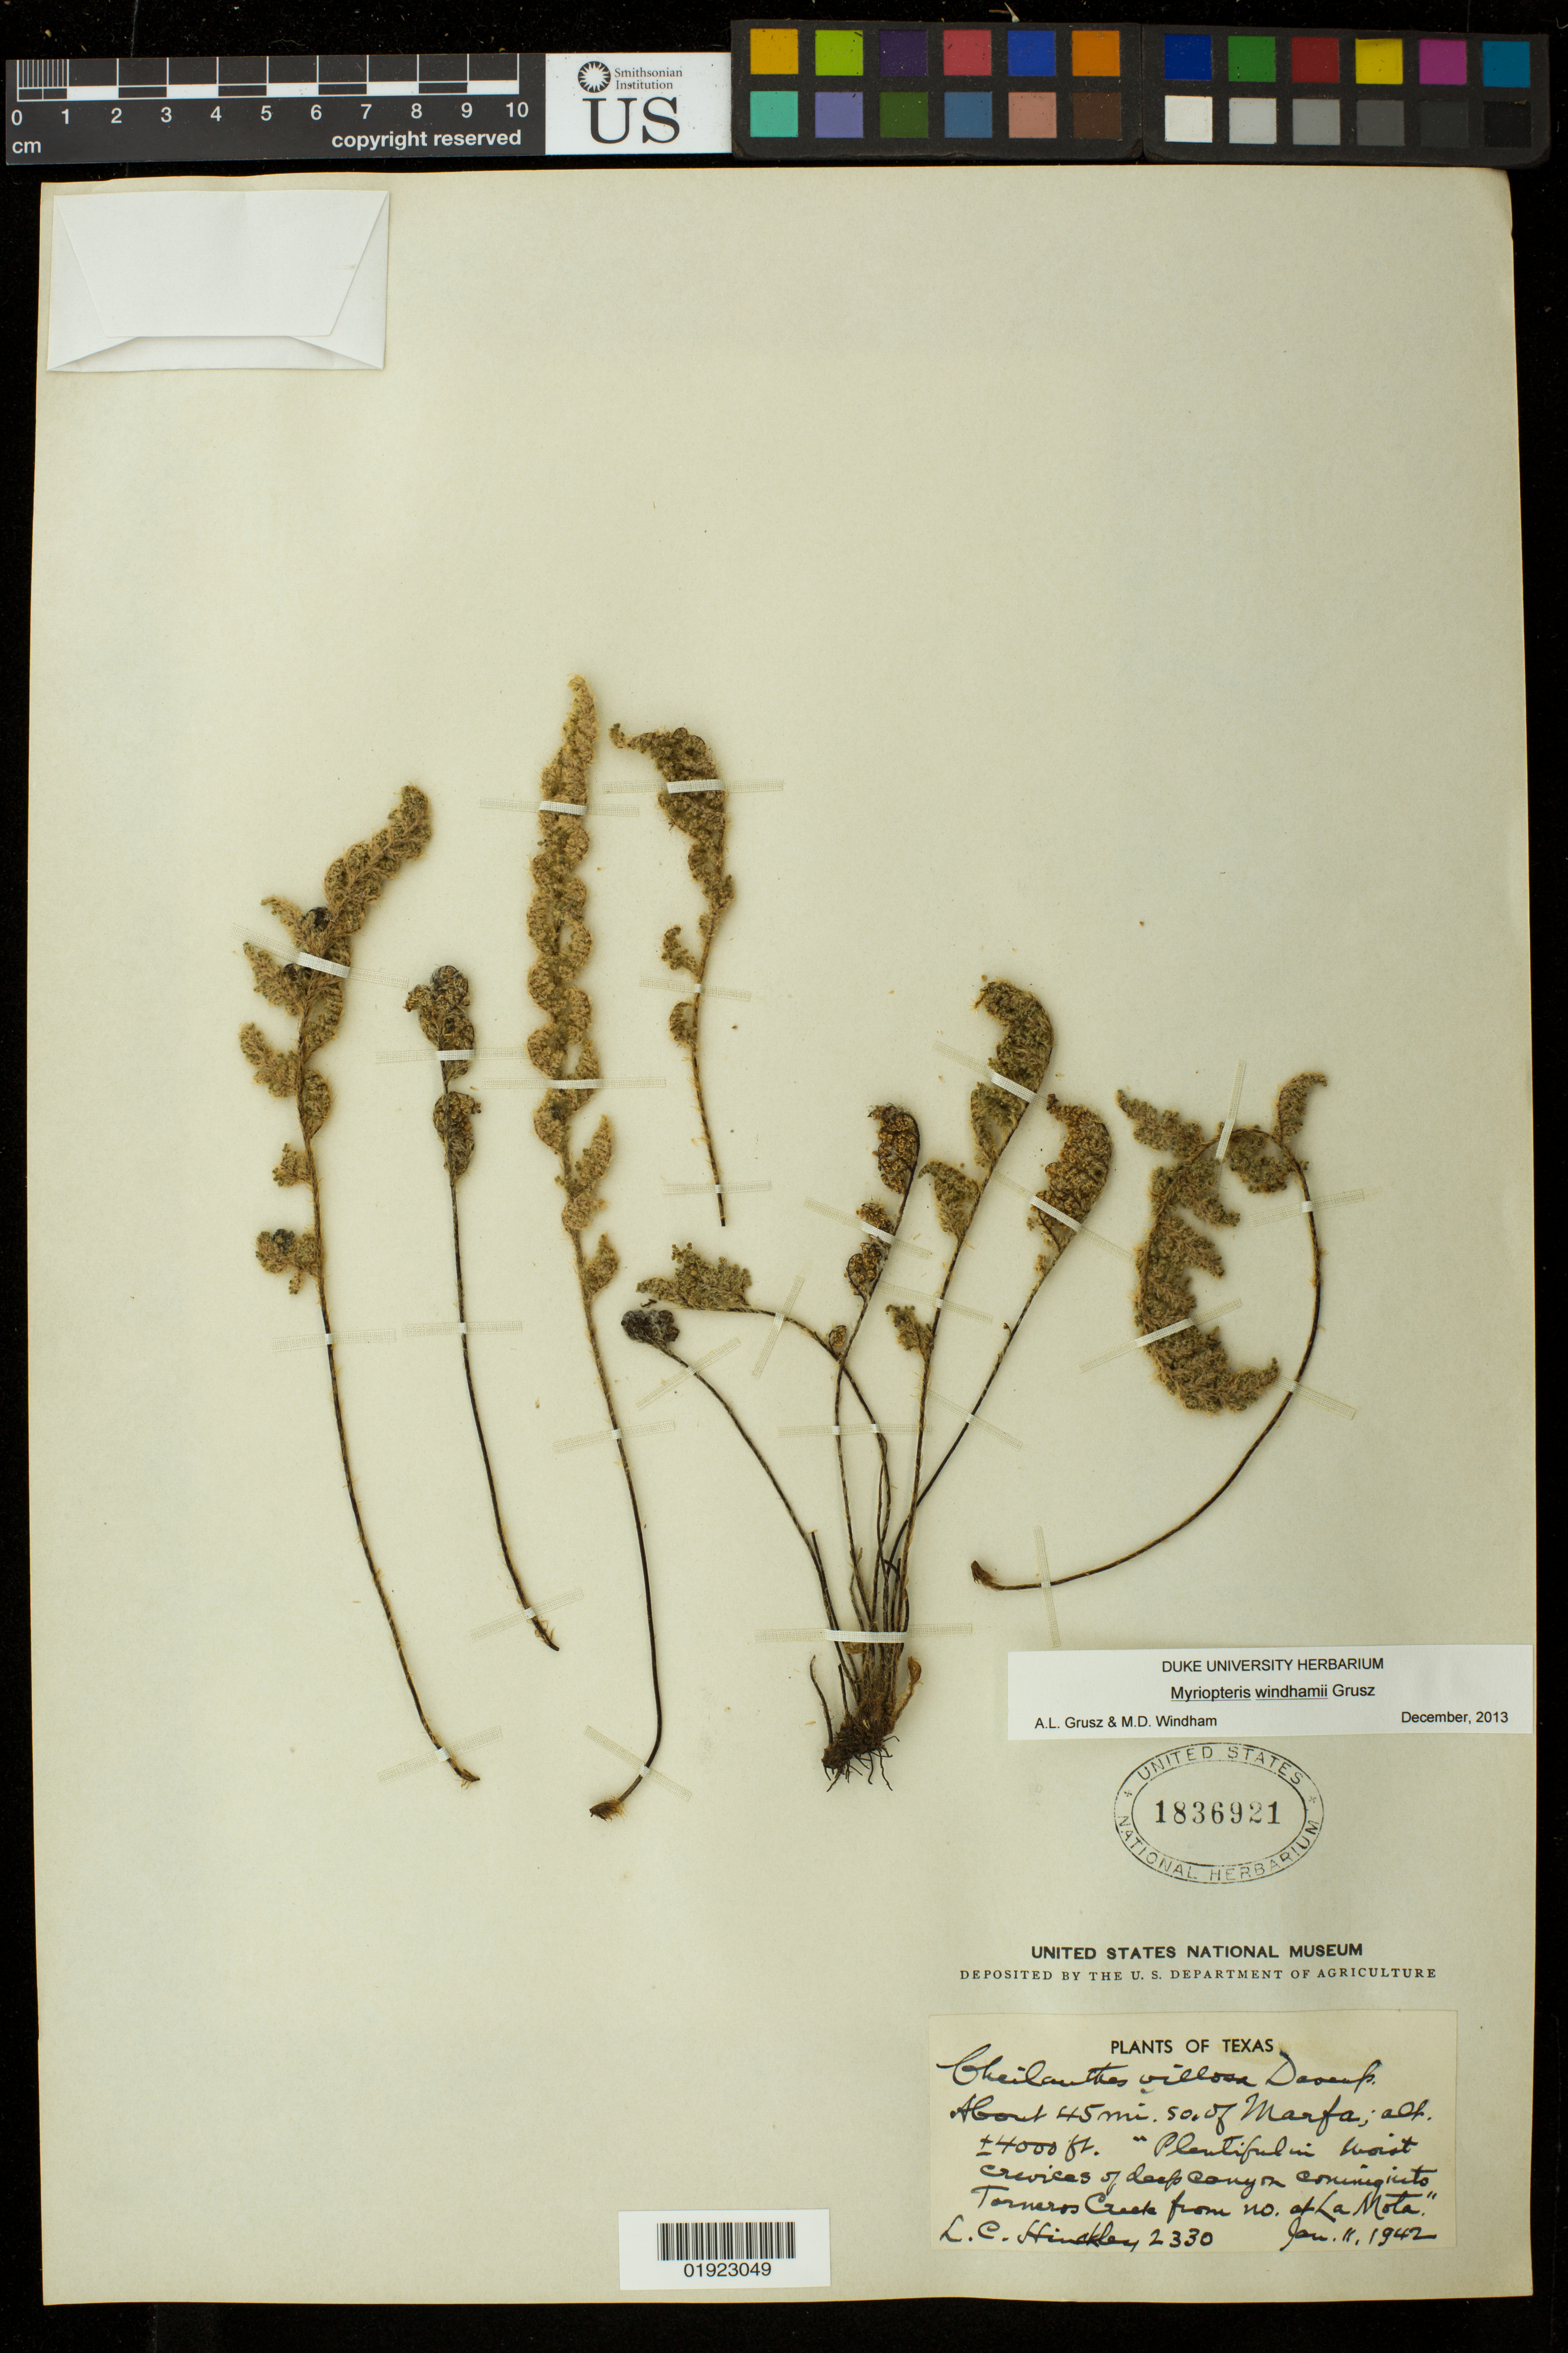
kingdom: Plantae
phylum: Tracheophyta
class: Polypodiopsida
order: Polypodiales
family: Pteridaceae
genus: Myriopteris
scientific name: Myriopteris windhamii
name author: Grusz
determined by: Grusz, A. L.; Windham, M. D.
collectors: L. Hinckley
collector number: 2230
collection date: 1942-01-11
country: United States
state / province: Texas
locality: About 45 mi. so. of Marfa. Tanners Creek from no. of La Mota.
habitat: Plentiful in moist crevices of deep canyon.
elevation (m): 1219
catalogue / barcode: US 1836921